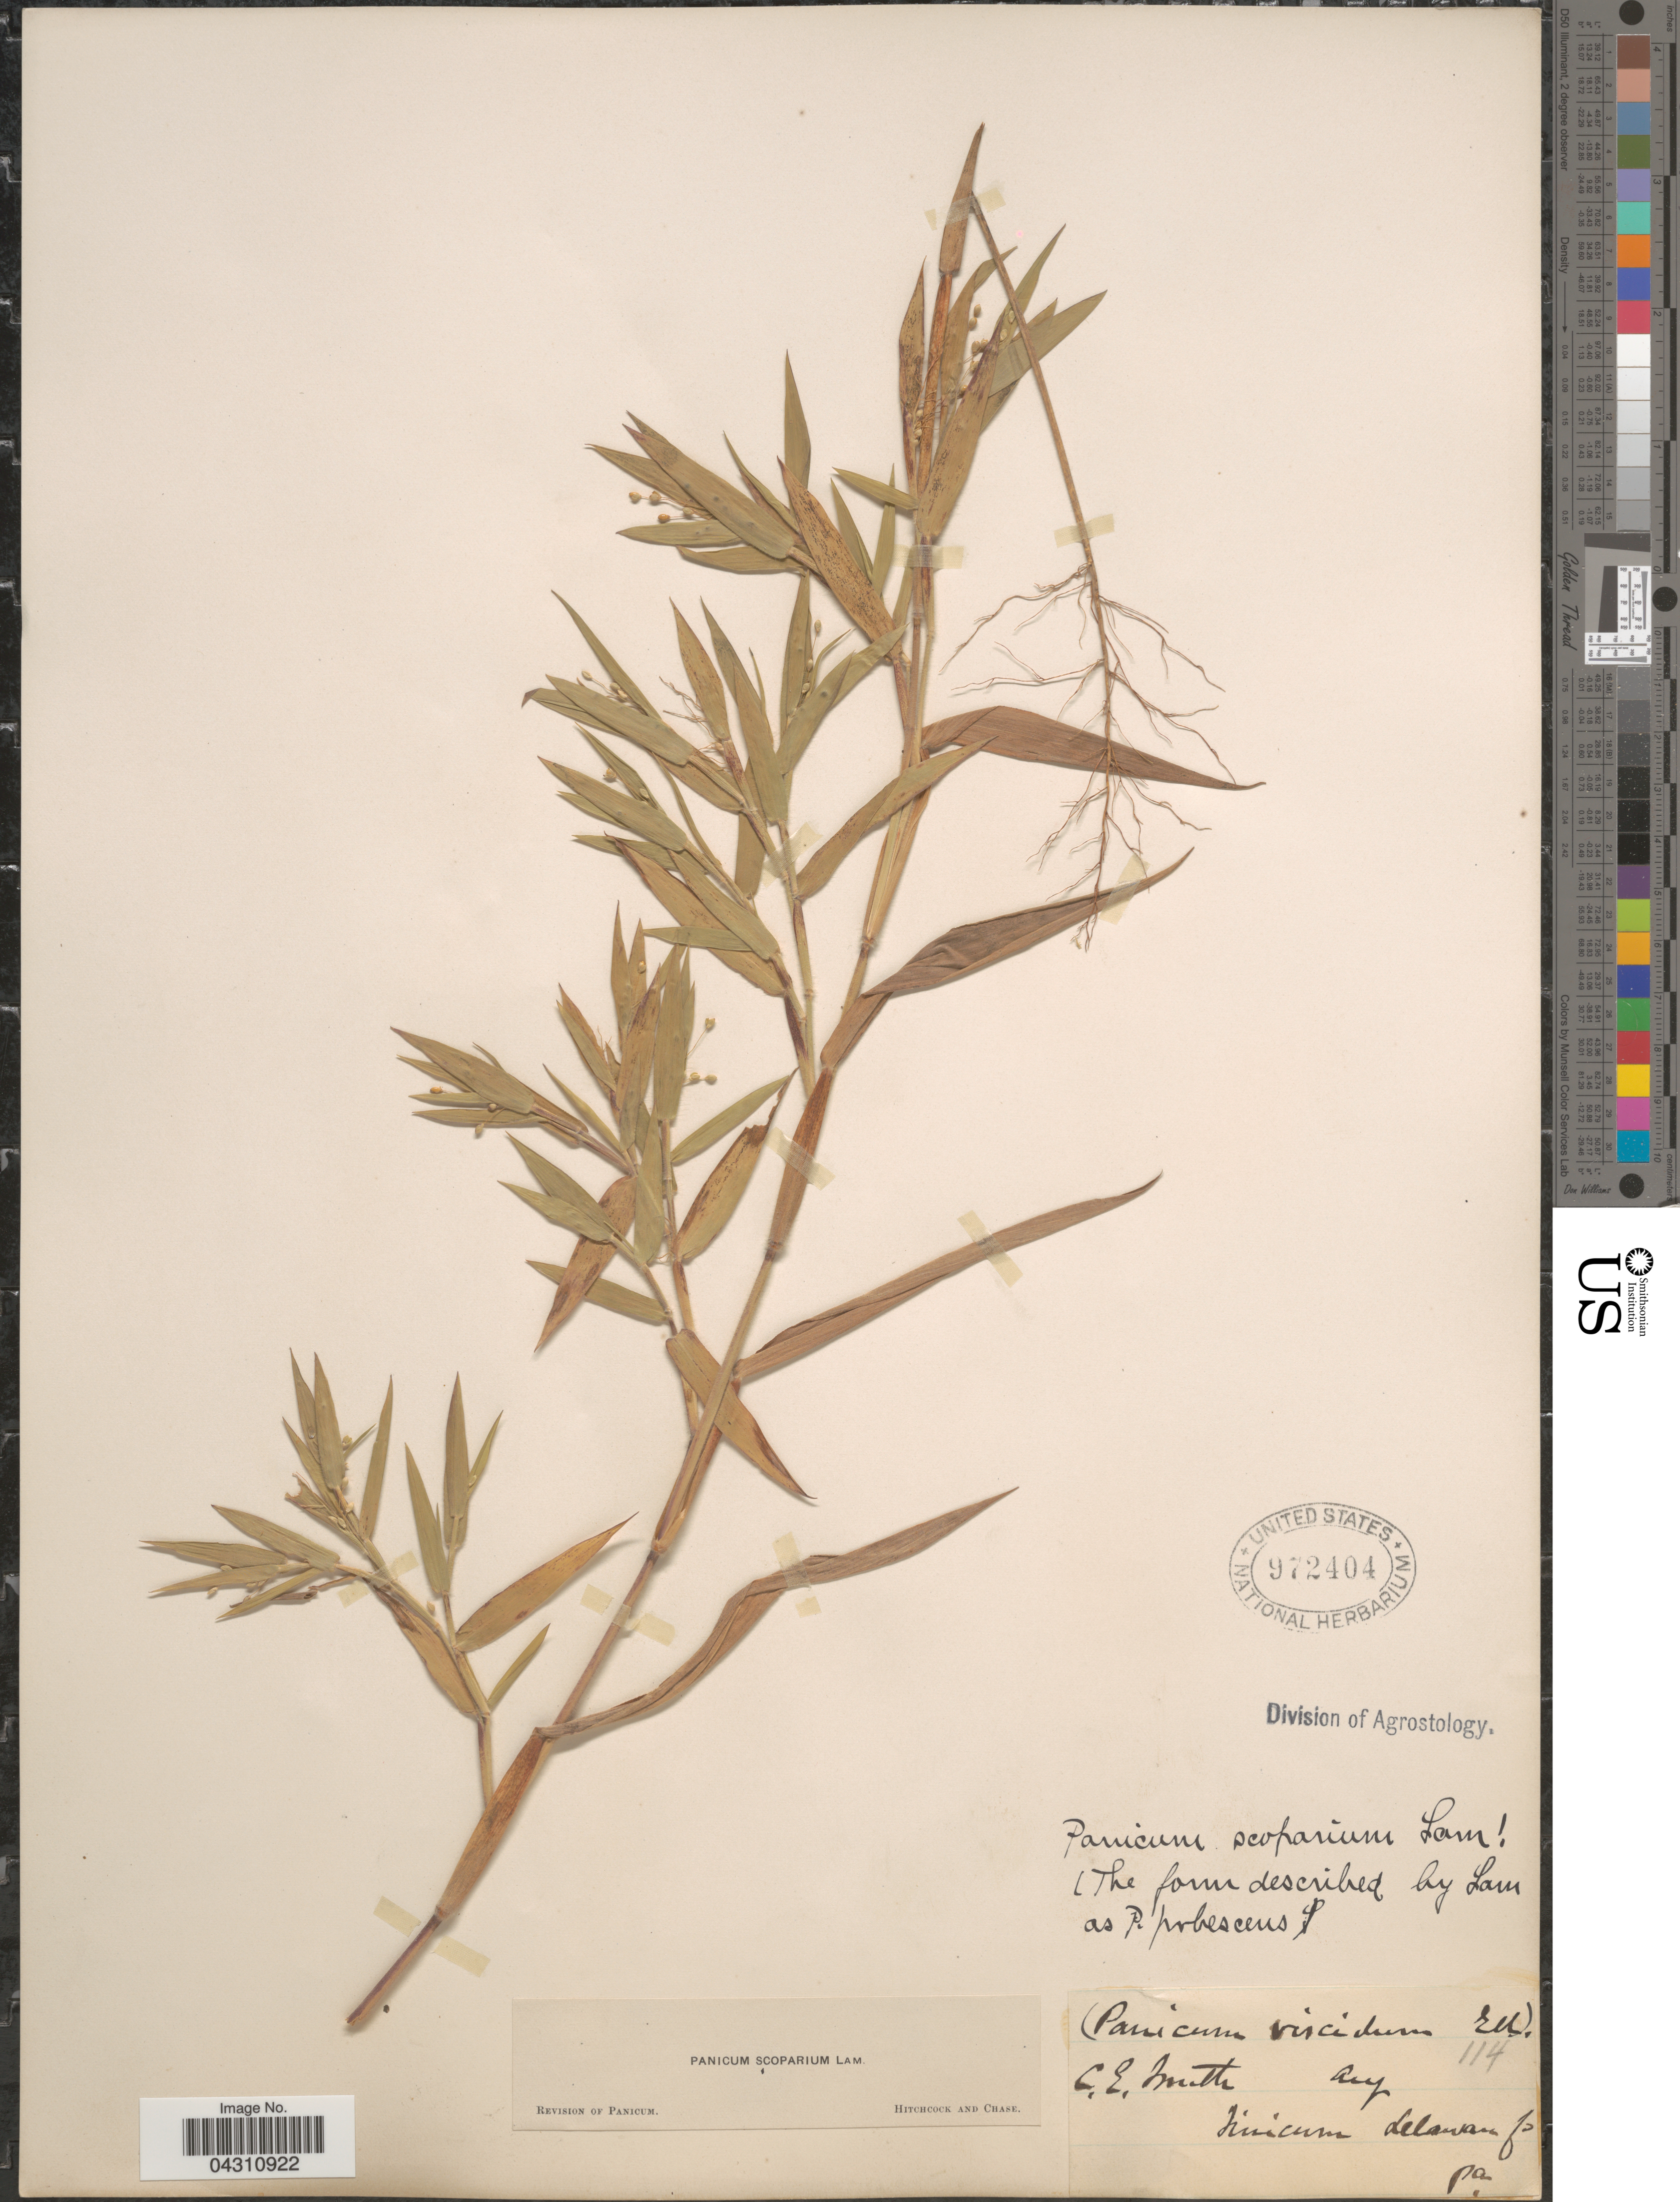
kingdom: Plantae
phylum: Tracheophyta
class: Liliopsida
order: Poales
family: Poaceae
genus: Dichanthelium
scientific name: Dichanthelium scoparium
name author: (Lam.) Gould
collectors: C. E. Smith Jr.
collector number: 114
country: United States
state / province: Pennsylvania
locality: Tinicum. Delawan Co.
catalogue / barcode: US 972404